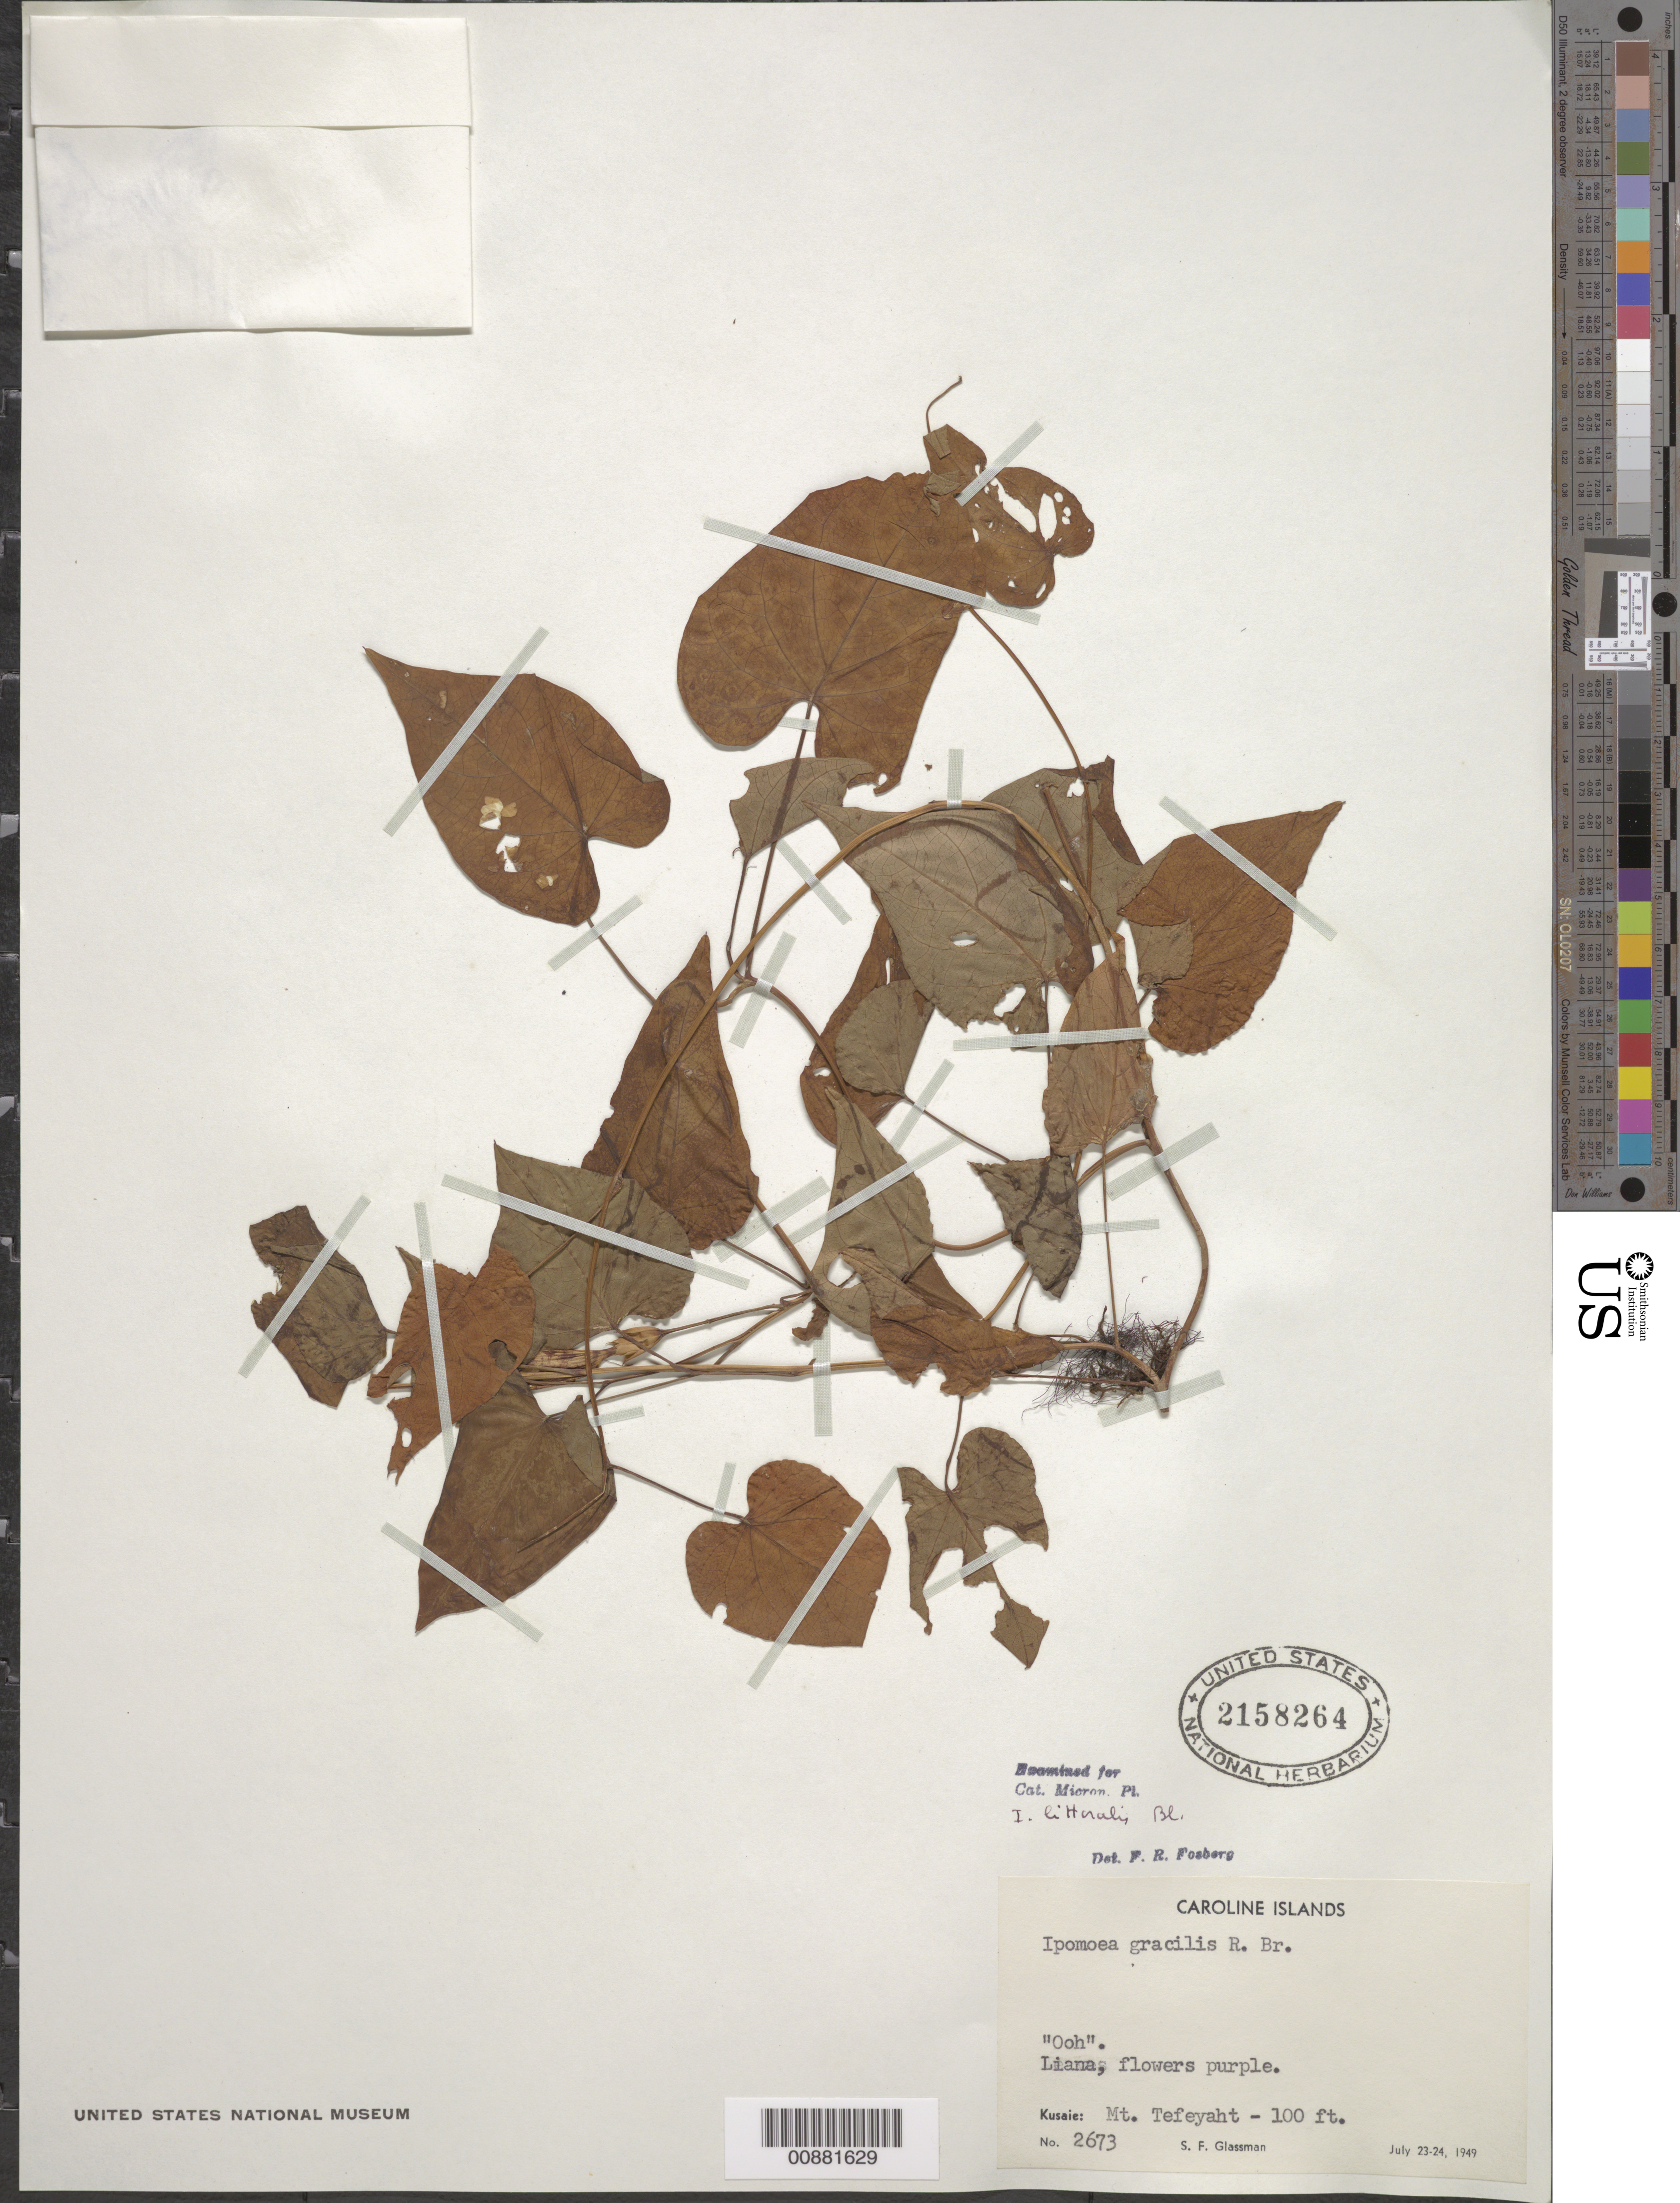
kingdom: Plantae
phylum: Tracheophyta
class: Magnoliopsida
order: Solanales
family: Convolvulaceae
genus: Ipomoea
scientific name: Ipomoea littoralis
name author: Blume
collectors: S. F. Glassman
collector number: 2673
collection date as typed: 23 Jul 1949 to 24 Jul 1949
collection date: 1949-07-23/1949-07-24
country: Micronesia, Federated States of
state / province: Kosrae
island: Kosrae [Kusaie]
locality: Mt. Tefeyaht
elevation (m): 30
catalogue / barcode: US 2158264